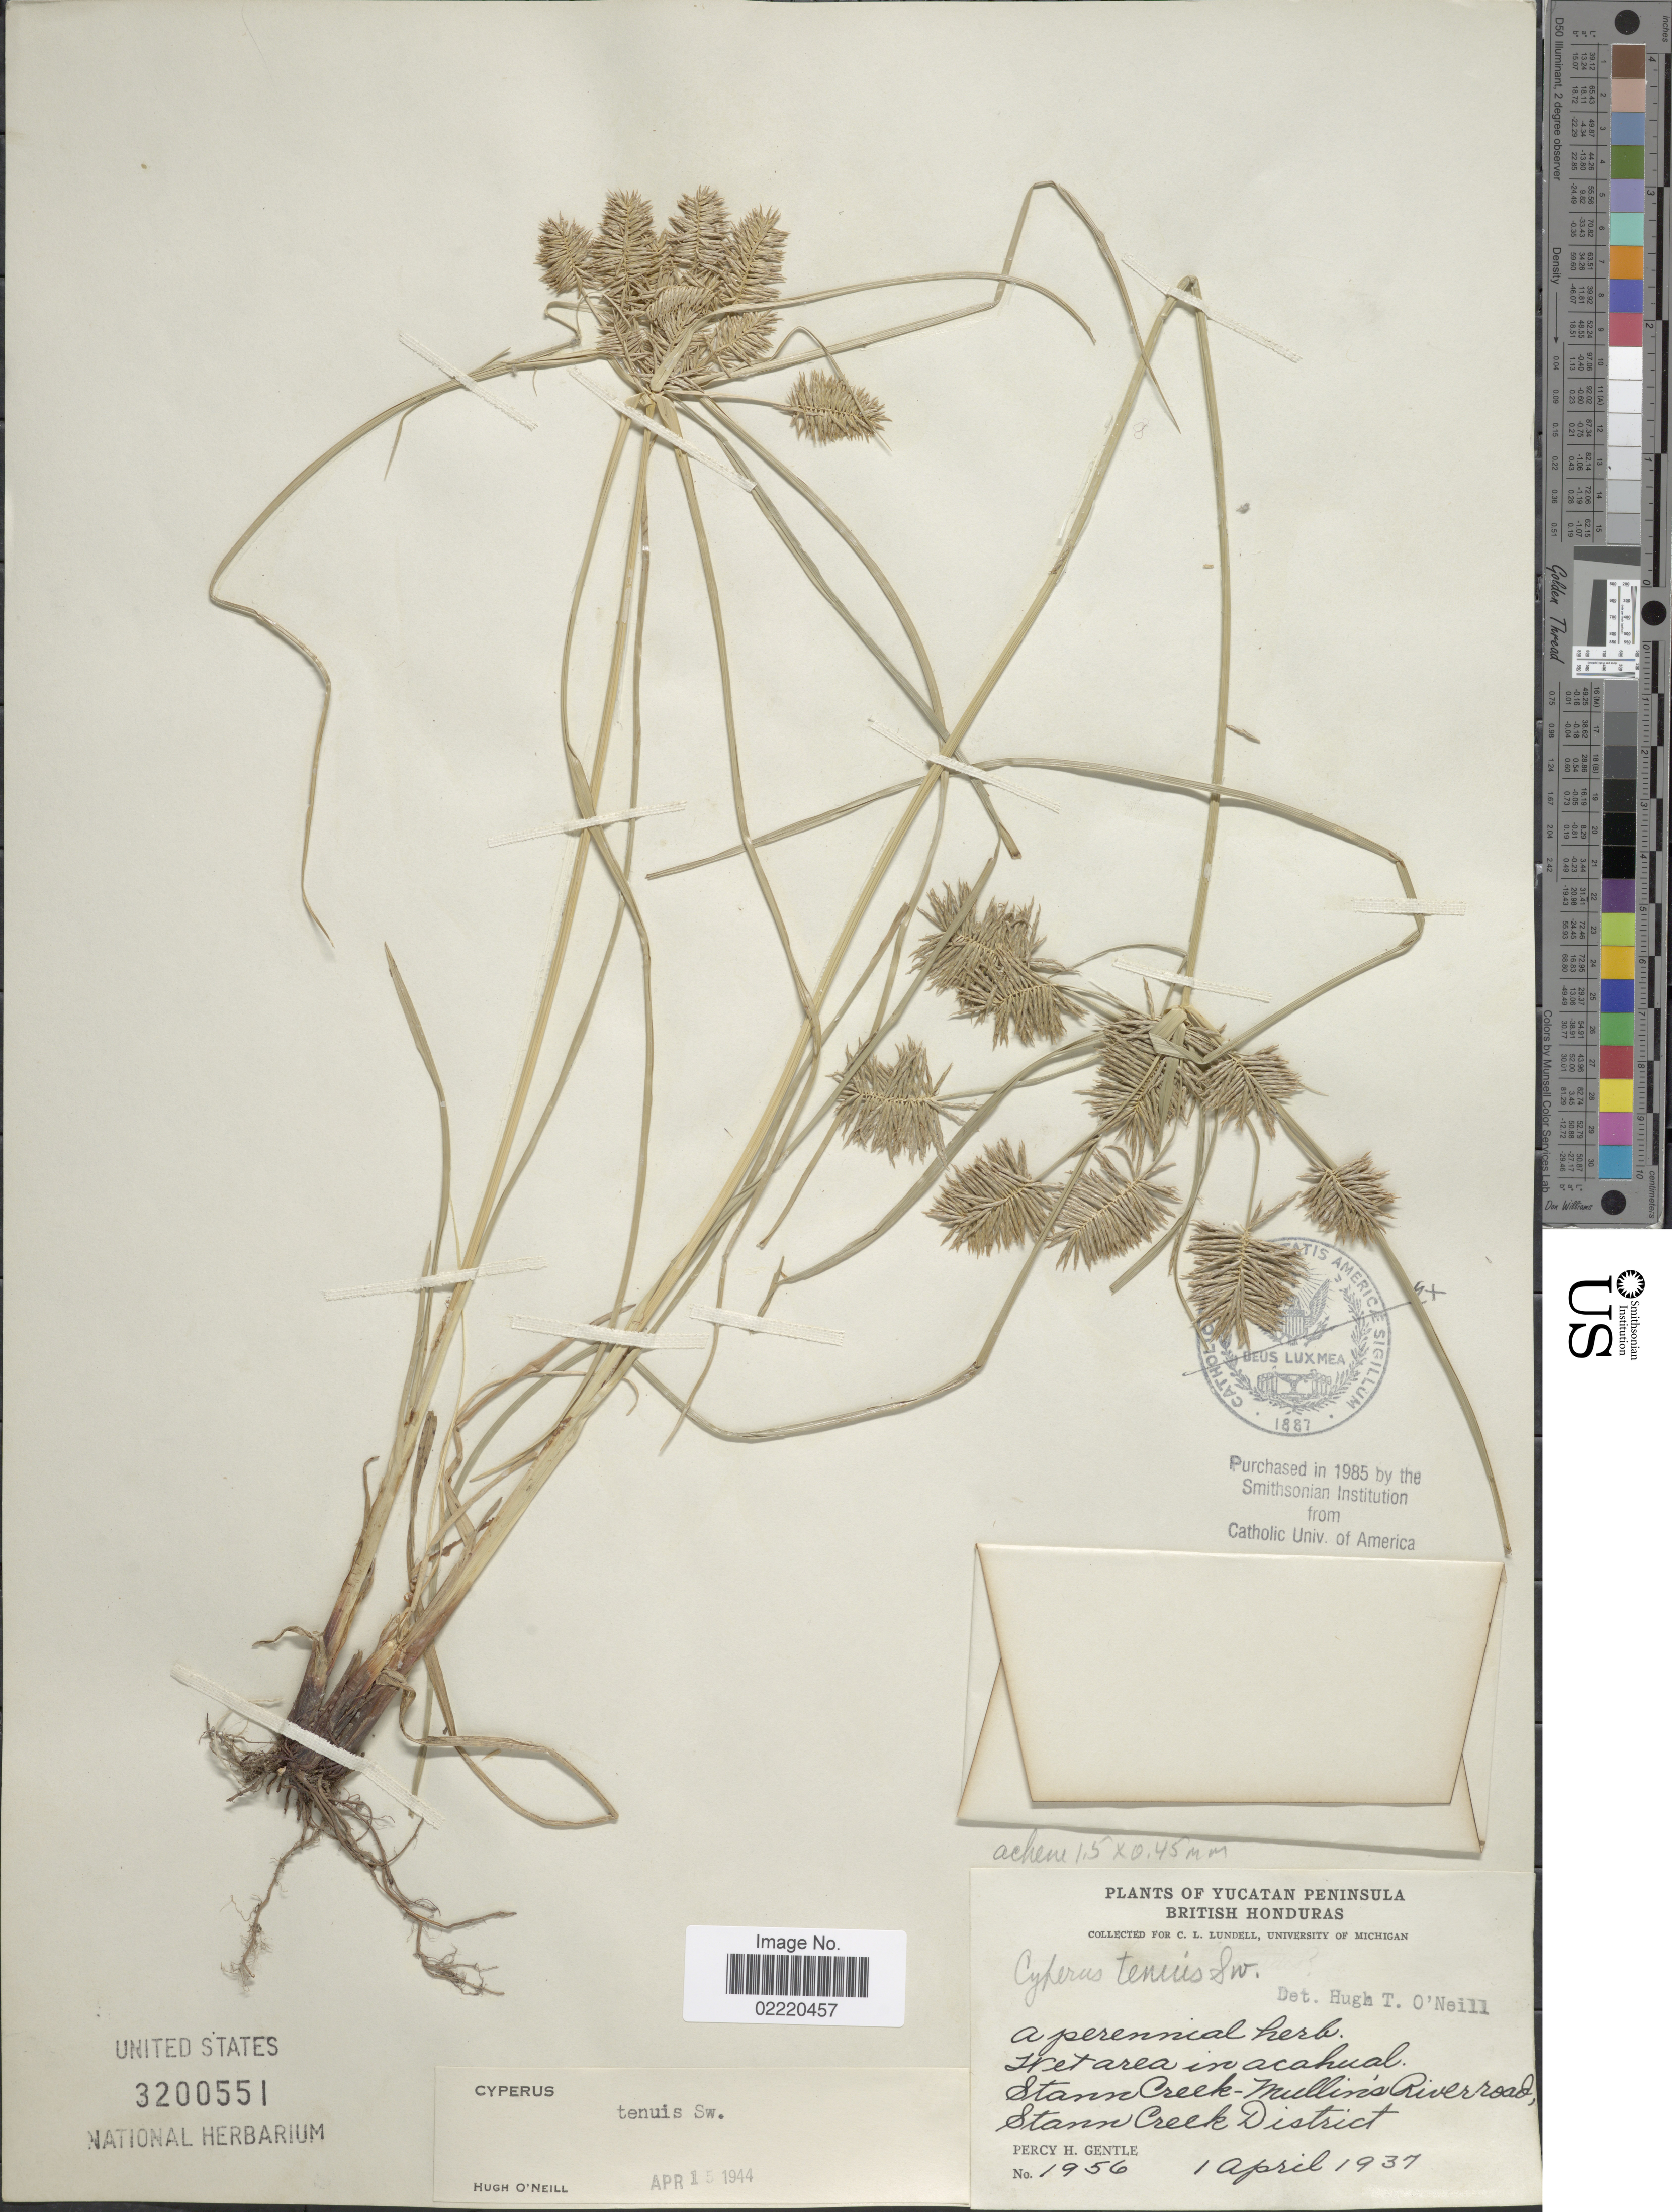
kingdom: Plantae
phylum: Tracheophyta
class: Liliopsida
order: Poales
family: Cyperaceae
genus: Cyperus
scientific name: Cyperus tenuis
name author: Sw.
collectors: P. H. Gentle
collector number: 1956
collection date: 1937-04-01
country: Belize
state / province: Stann Creek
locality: Yucatan Peninsula, British Honduras, wet area in acahual, Stann Creek-Mullin's River road.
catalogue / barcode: US 3200551